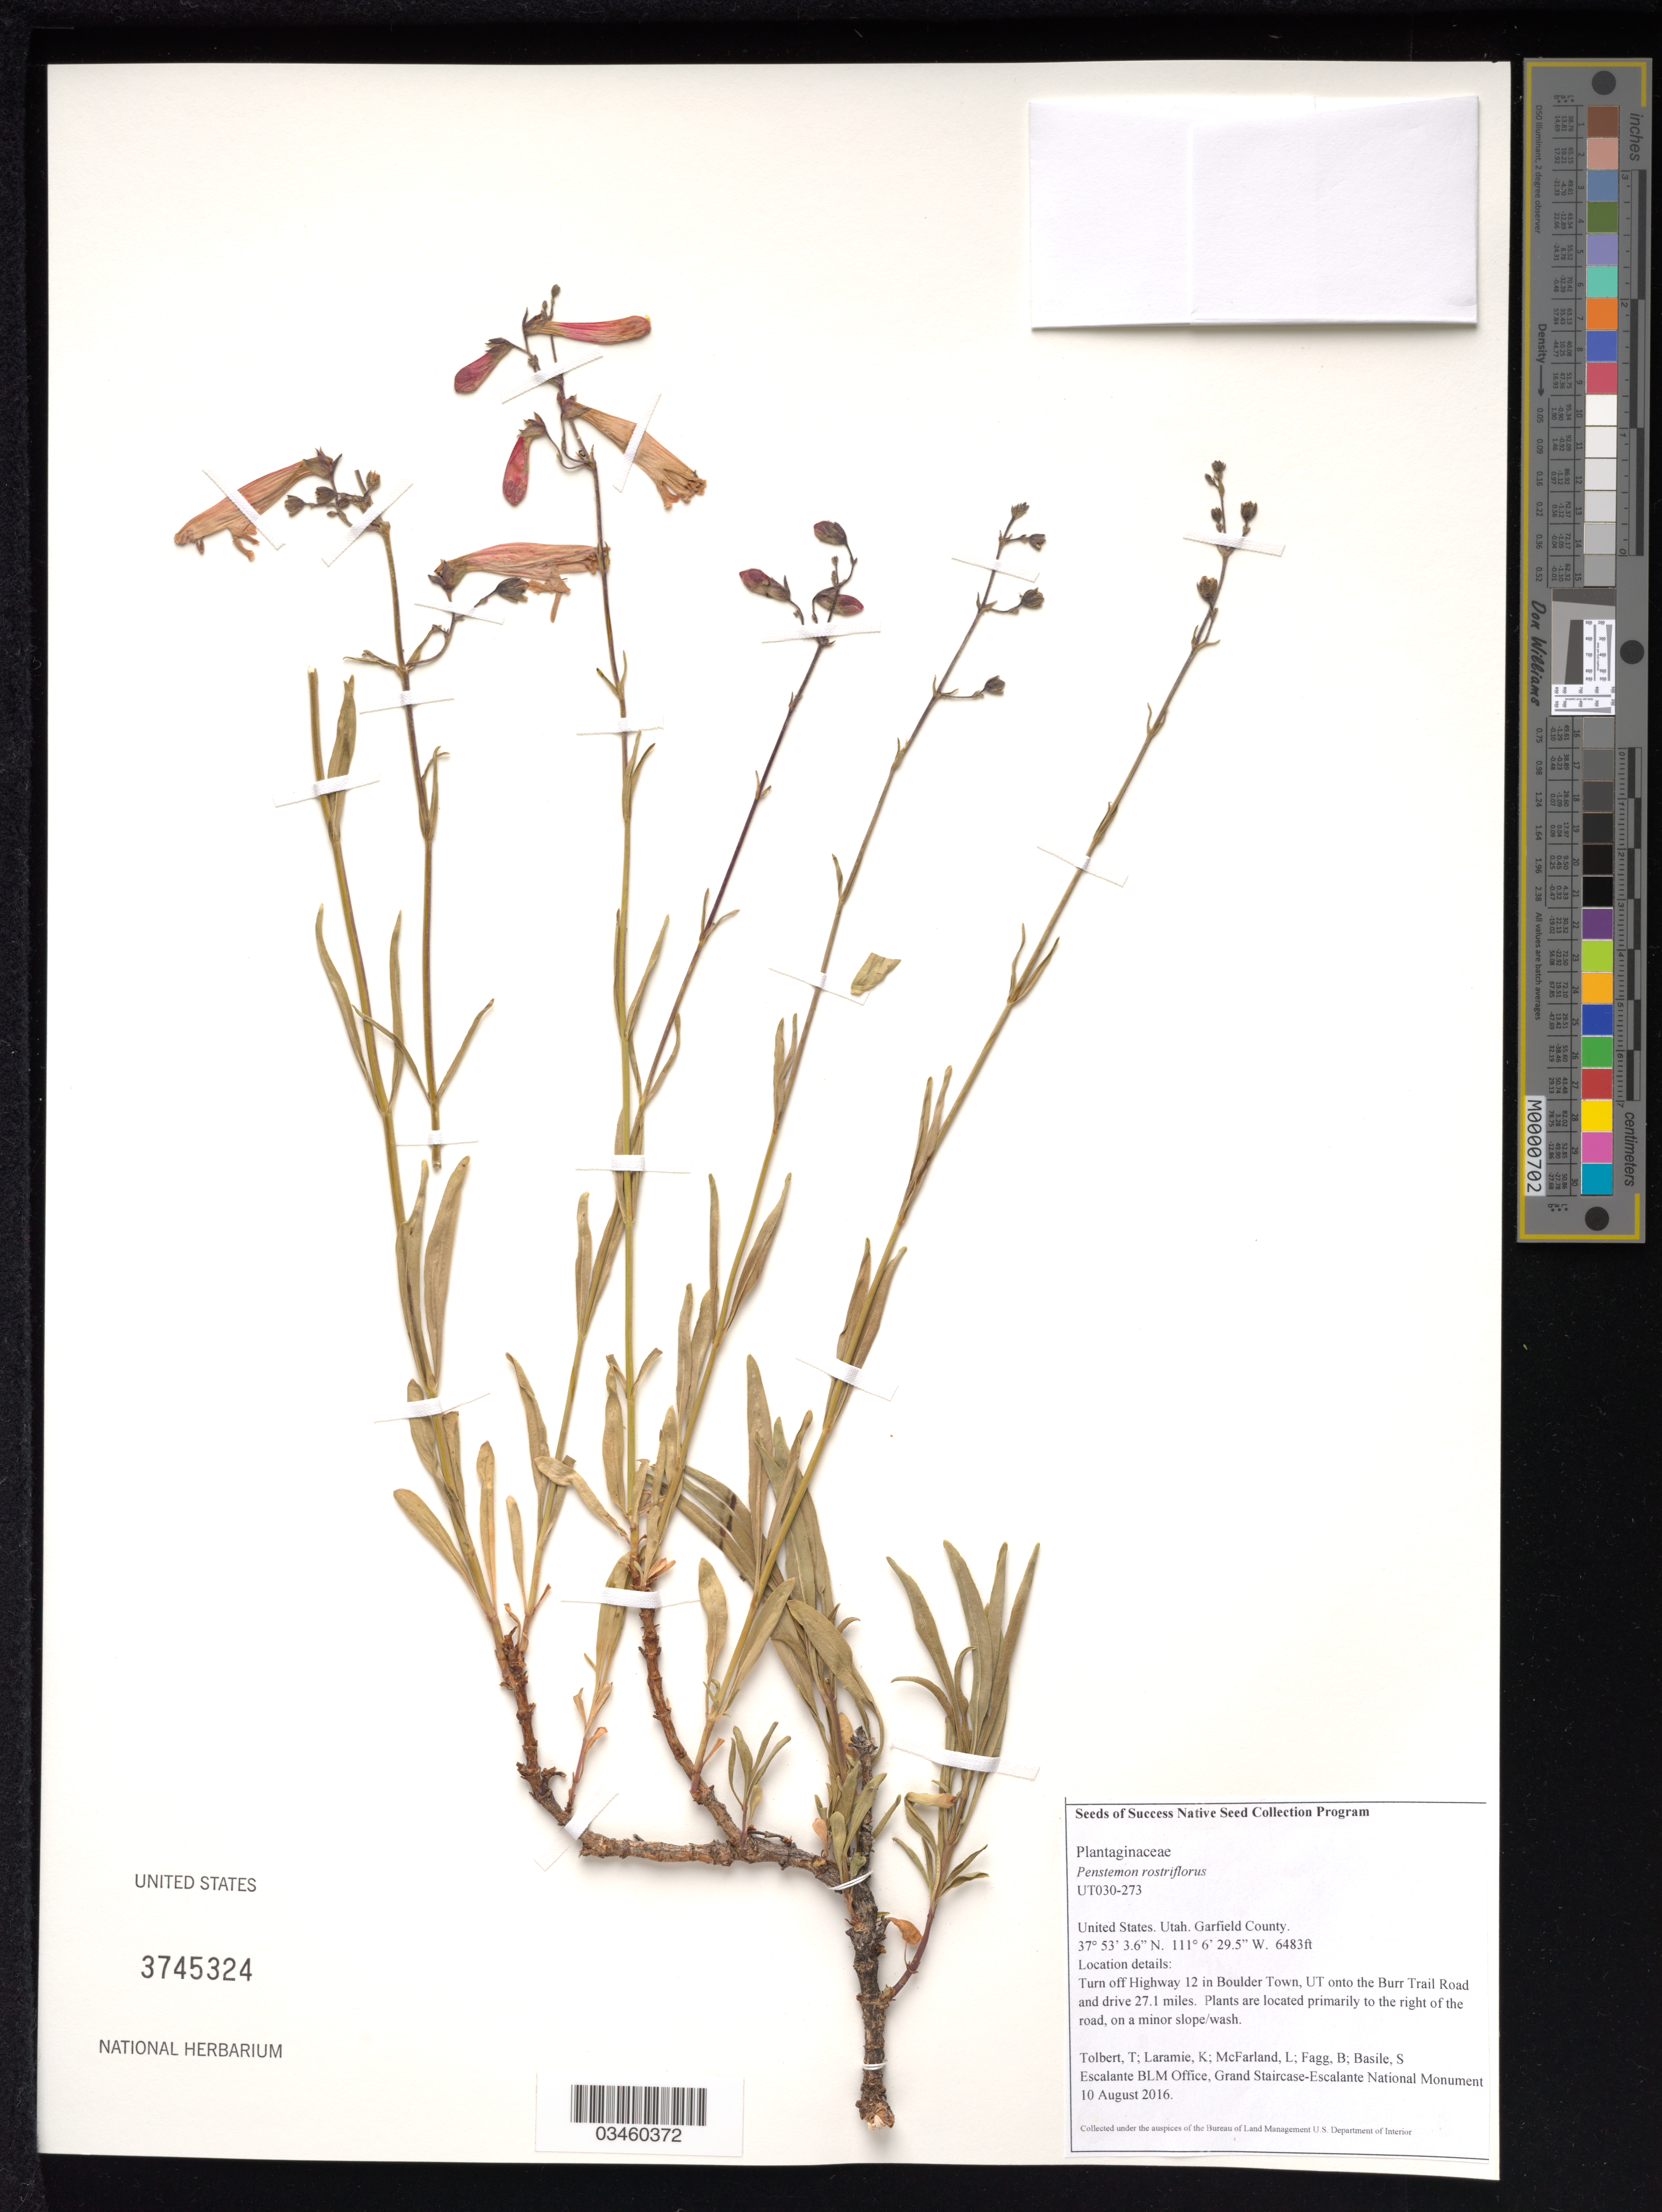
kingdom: Plantae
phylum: Tracheophyta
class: Magnoliopsida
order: Lamiales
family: Plantaginaceae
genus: Penstemon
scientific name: Penstemon rostriflorus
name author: Kellogg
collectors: T. Tolbert, K. Laramie, L. McFarland, B. Fagg & S. Basile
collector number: UT030-273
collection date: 2016-08-10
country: United States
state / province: Utah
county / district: Garfield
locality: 27.1 mi. on Burr Trail Road.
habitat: Minor slope/wash.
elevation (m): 1976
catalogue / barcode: US 3745324